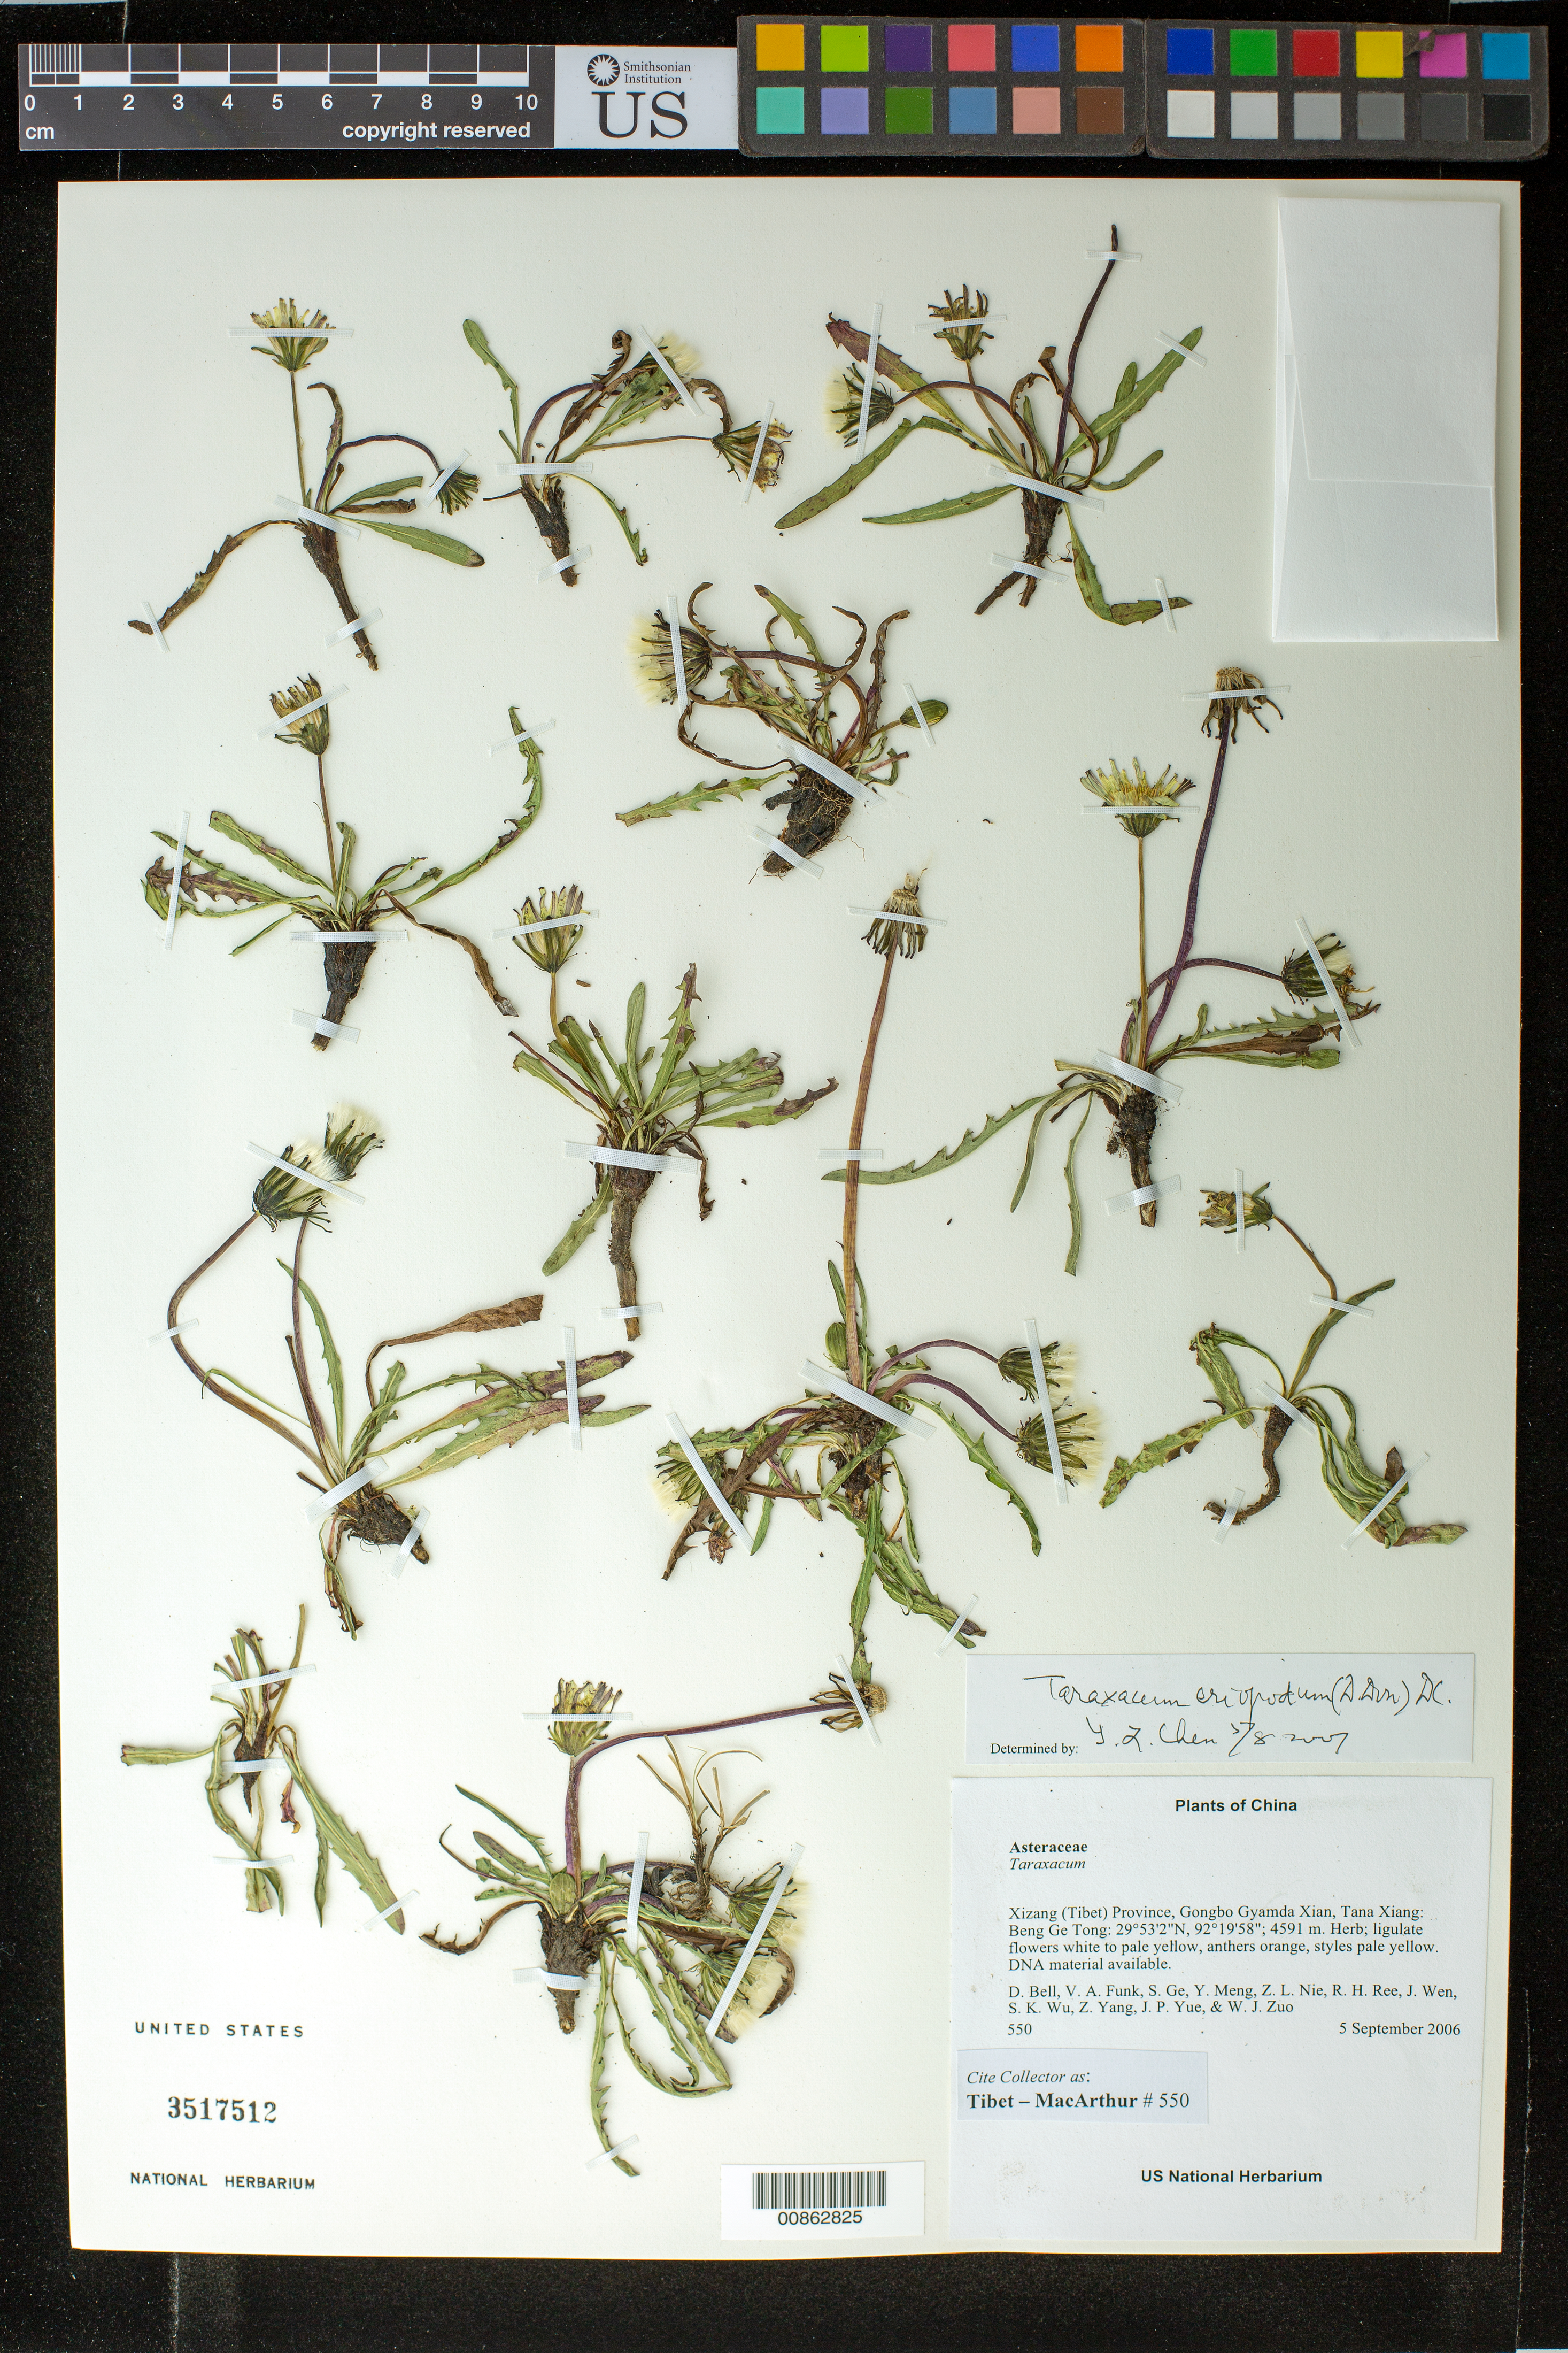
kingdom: Plantae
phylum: Tracheophyta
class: Magnoliopsida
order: Asterales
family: Asteraceae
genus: Taraxacum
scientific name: Taraxacum eriopodum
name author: (D. Don) DC.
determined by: Yilin Chen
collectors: Tibet-MacArthur, D. A. Bell, V. Funk, S. Ge, Y. Meng, Z. Nie, R. Ree, J. Wen, S. K. Wu, Z. Yang, J. Yue & W. Zuo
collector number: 550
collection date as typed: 05 Sep 2006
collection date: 2006-09-05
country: China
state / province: Xizang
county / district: Gongbo Gyamda Xian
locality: Tana Xiang: Beng Ge Tong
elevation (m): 4591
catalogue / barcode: US 3517512